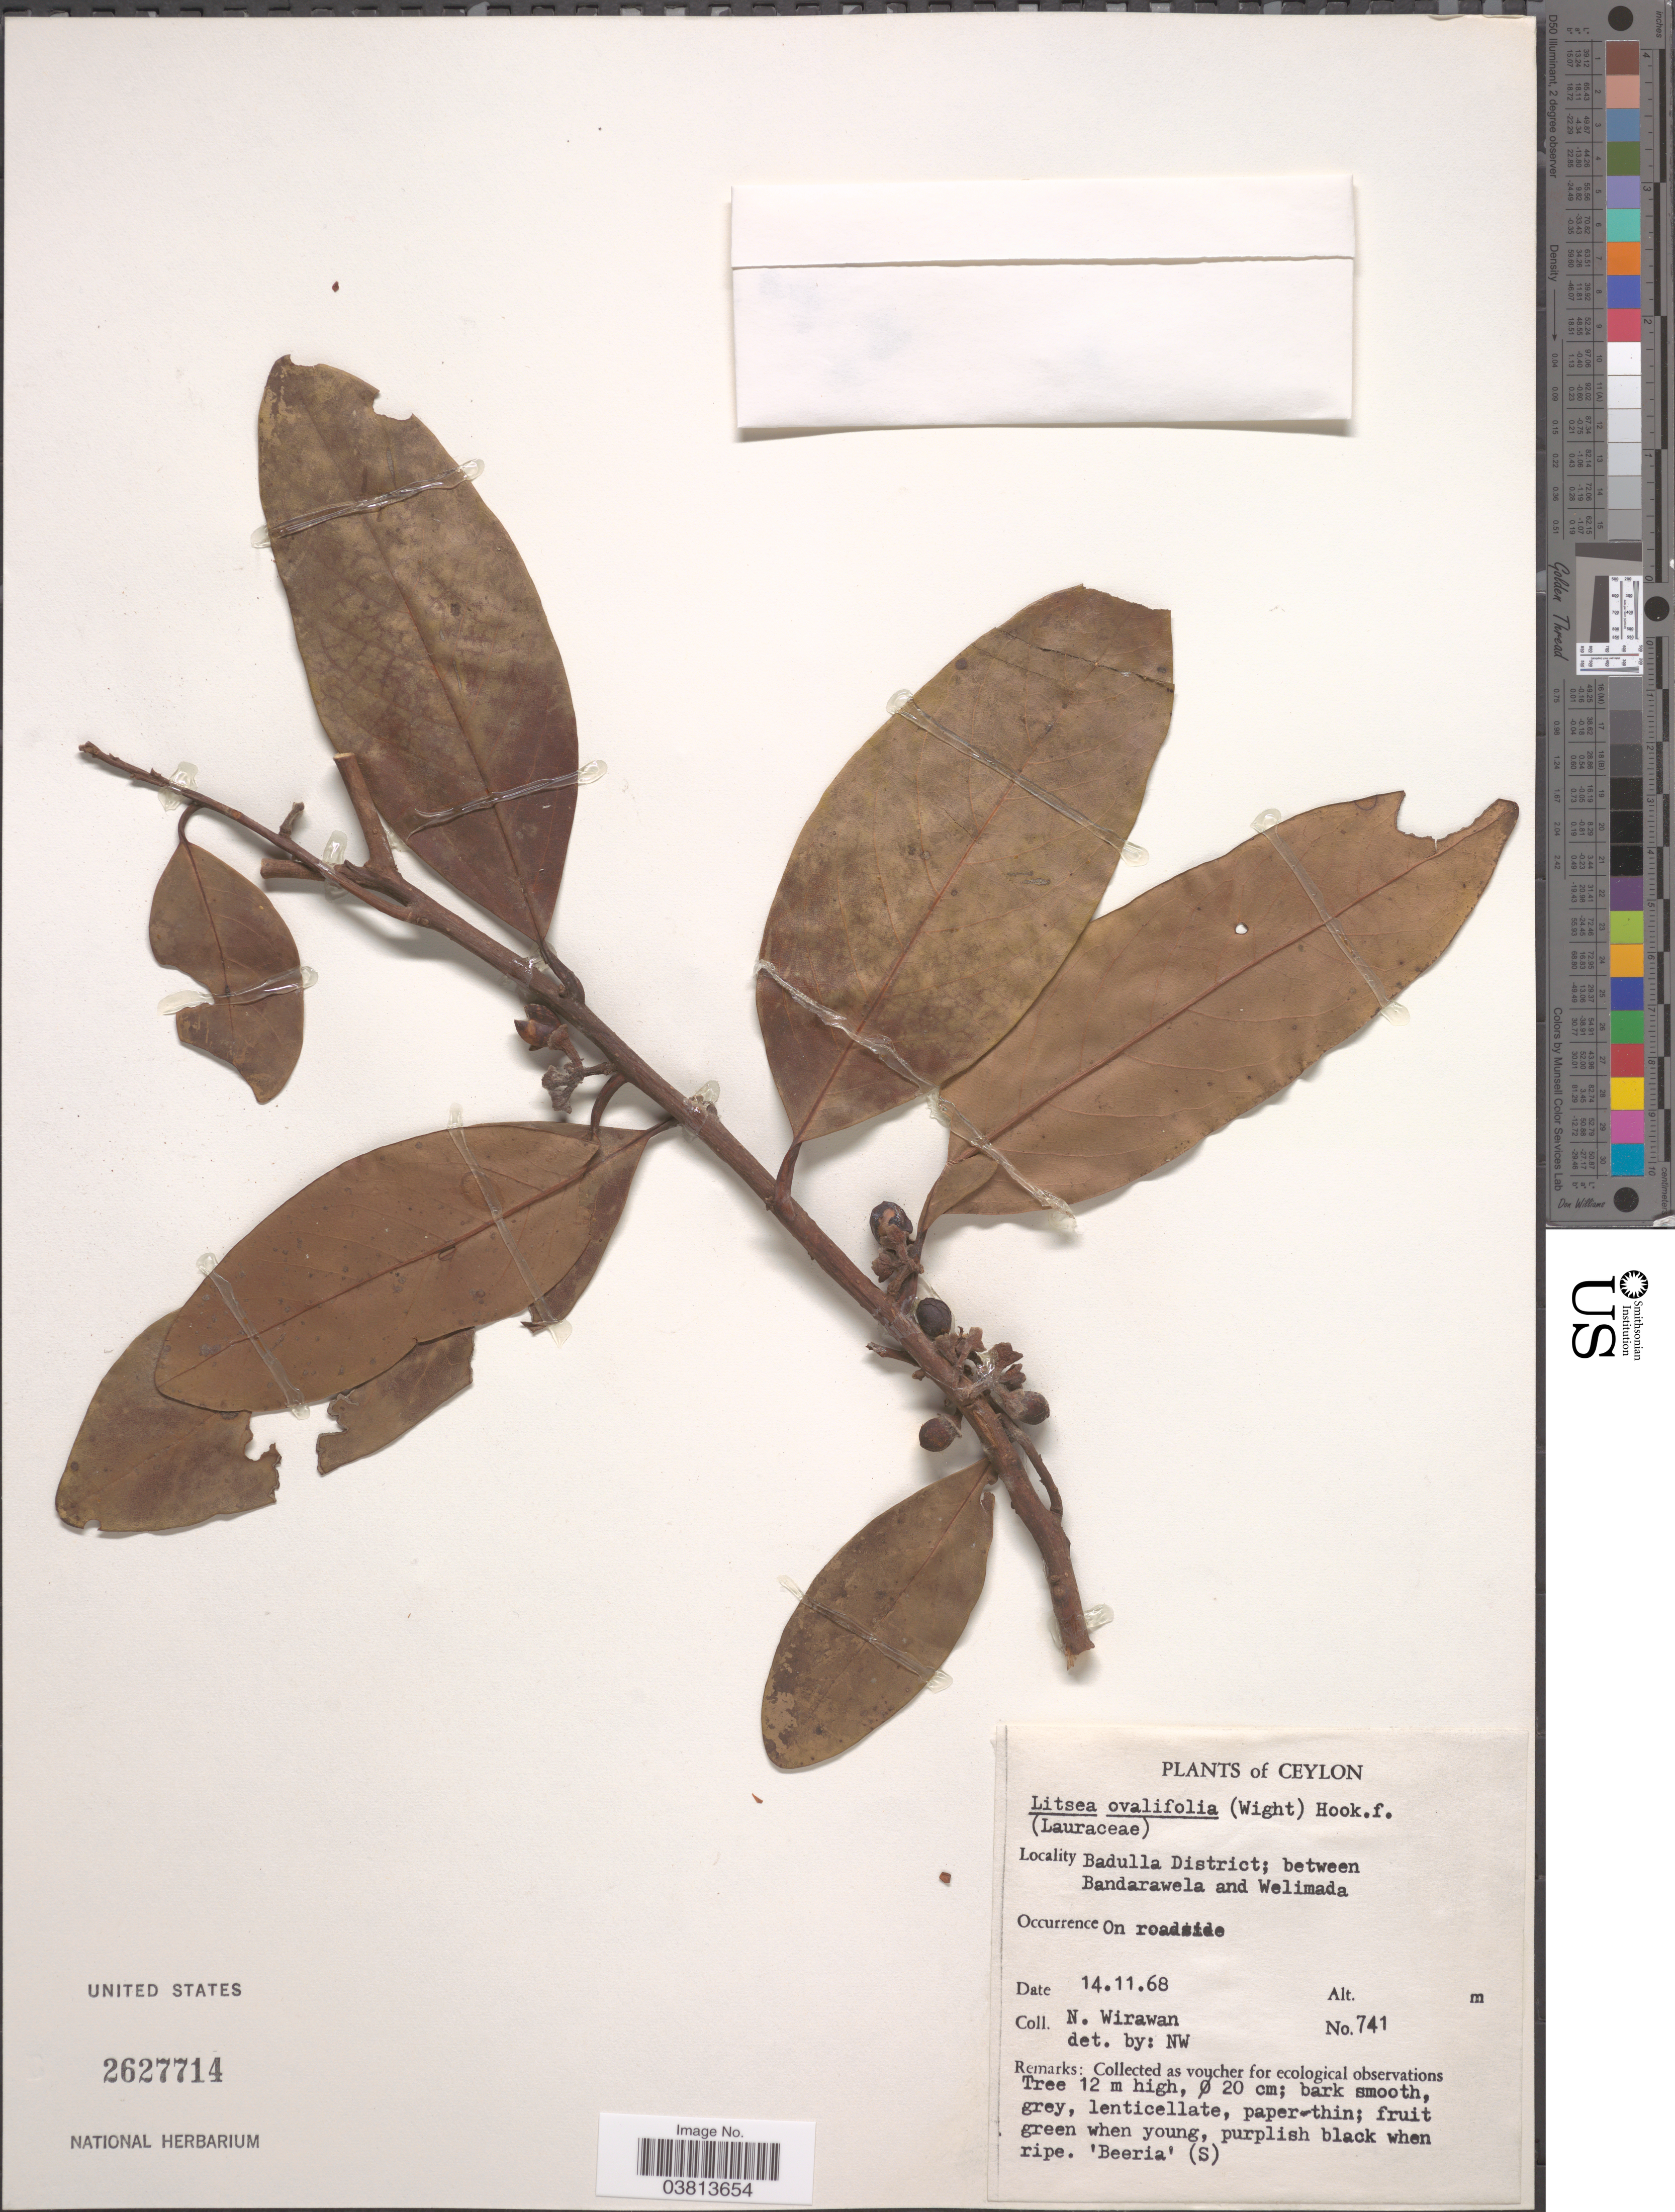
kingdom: Plantae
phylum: Tracheophyta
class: Magnoliopsida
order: Laurales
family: Lauraceae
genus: Litsea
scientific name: Litsea ovalifolia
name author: (Wight) Trimen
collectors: N. Wirawan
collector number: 741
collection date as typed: Transcribed d/m/y: 14/11/68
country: Sri Lanka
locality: Ceylon. Badulla District; between Bandarawela and Welimada. On roadside.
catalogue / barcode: US 2627714